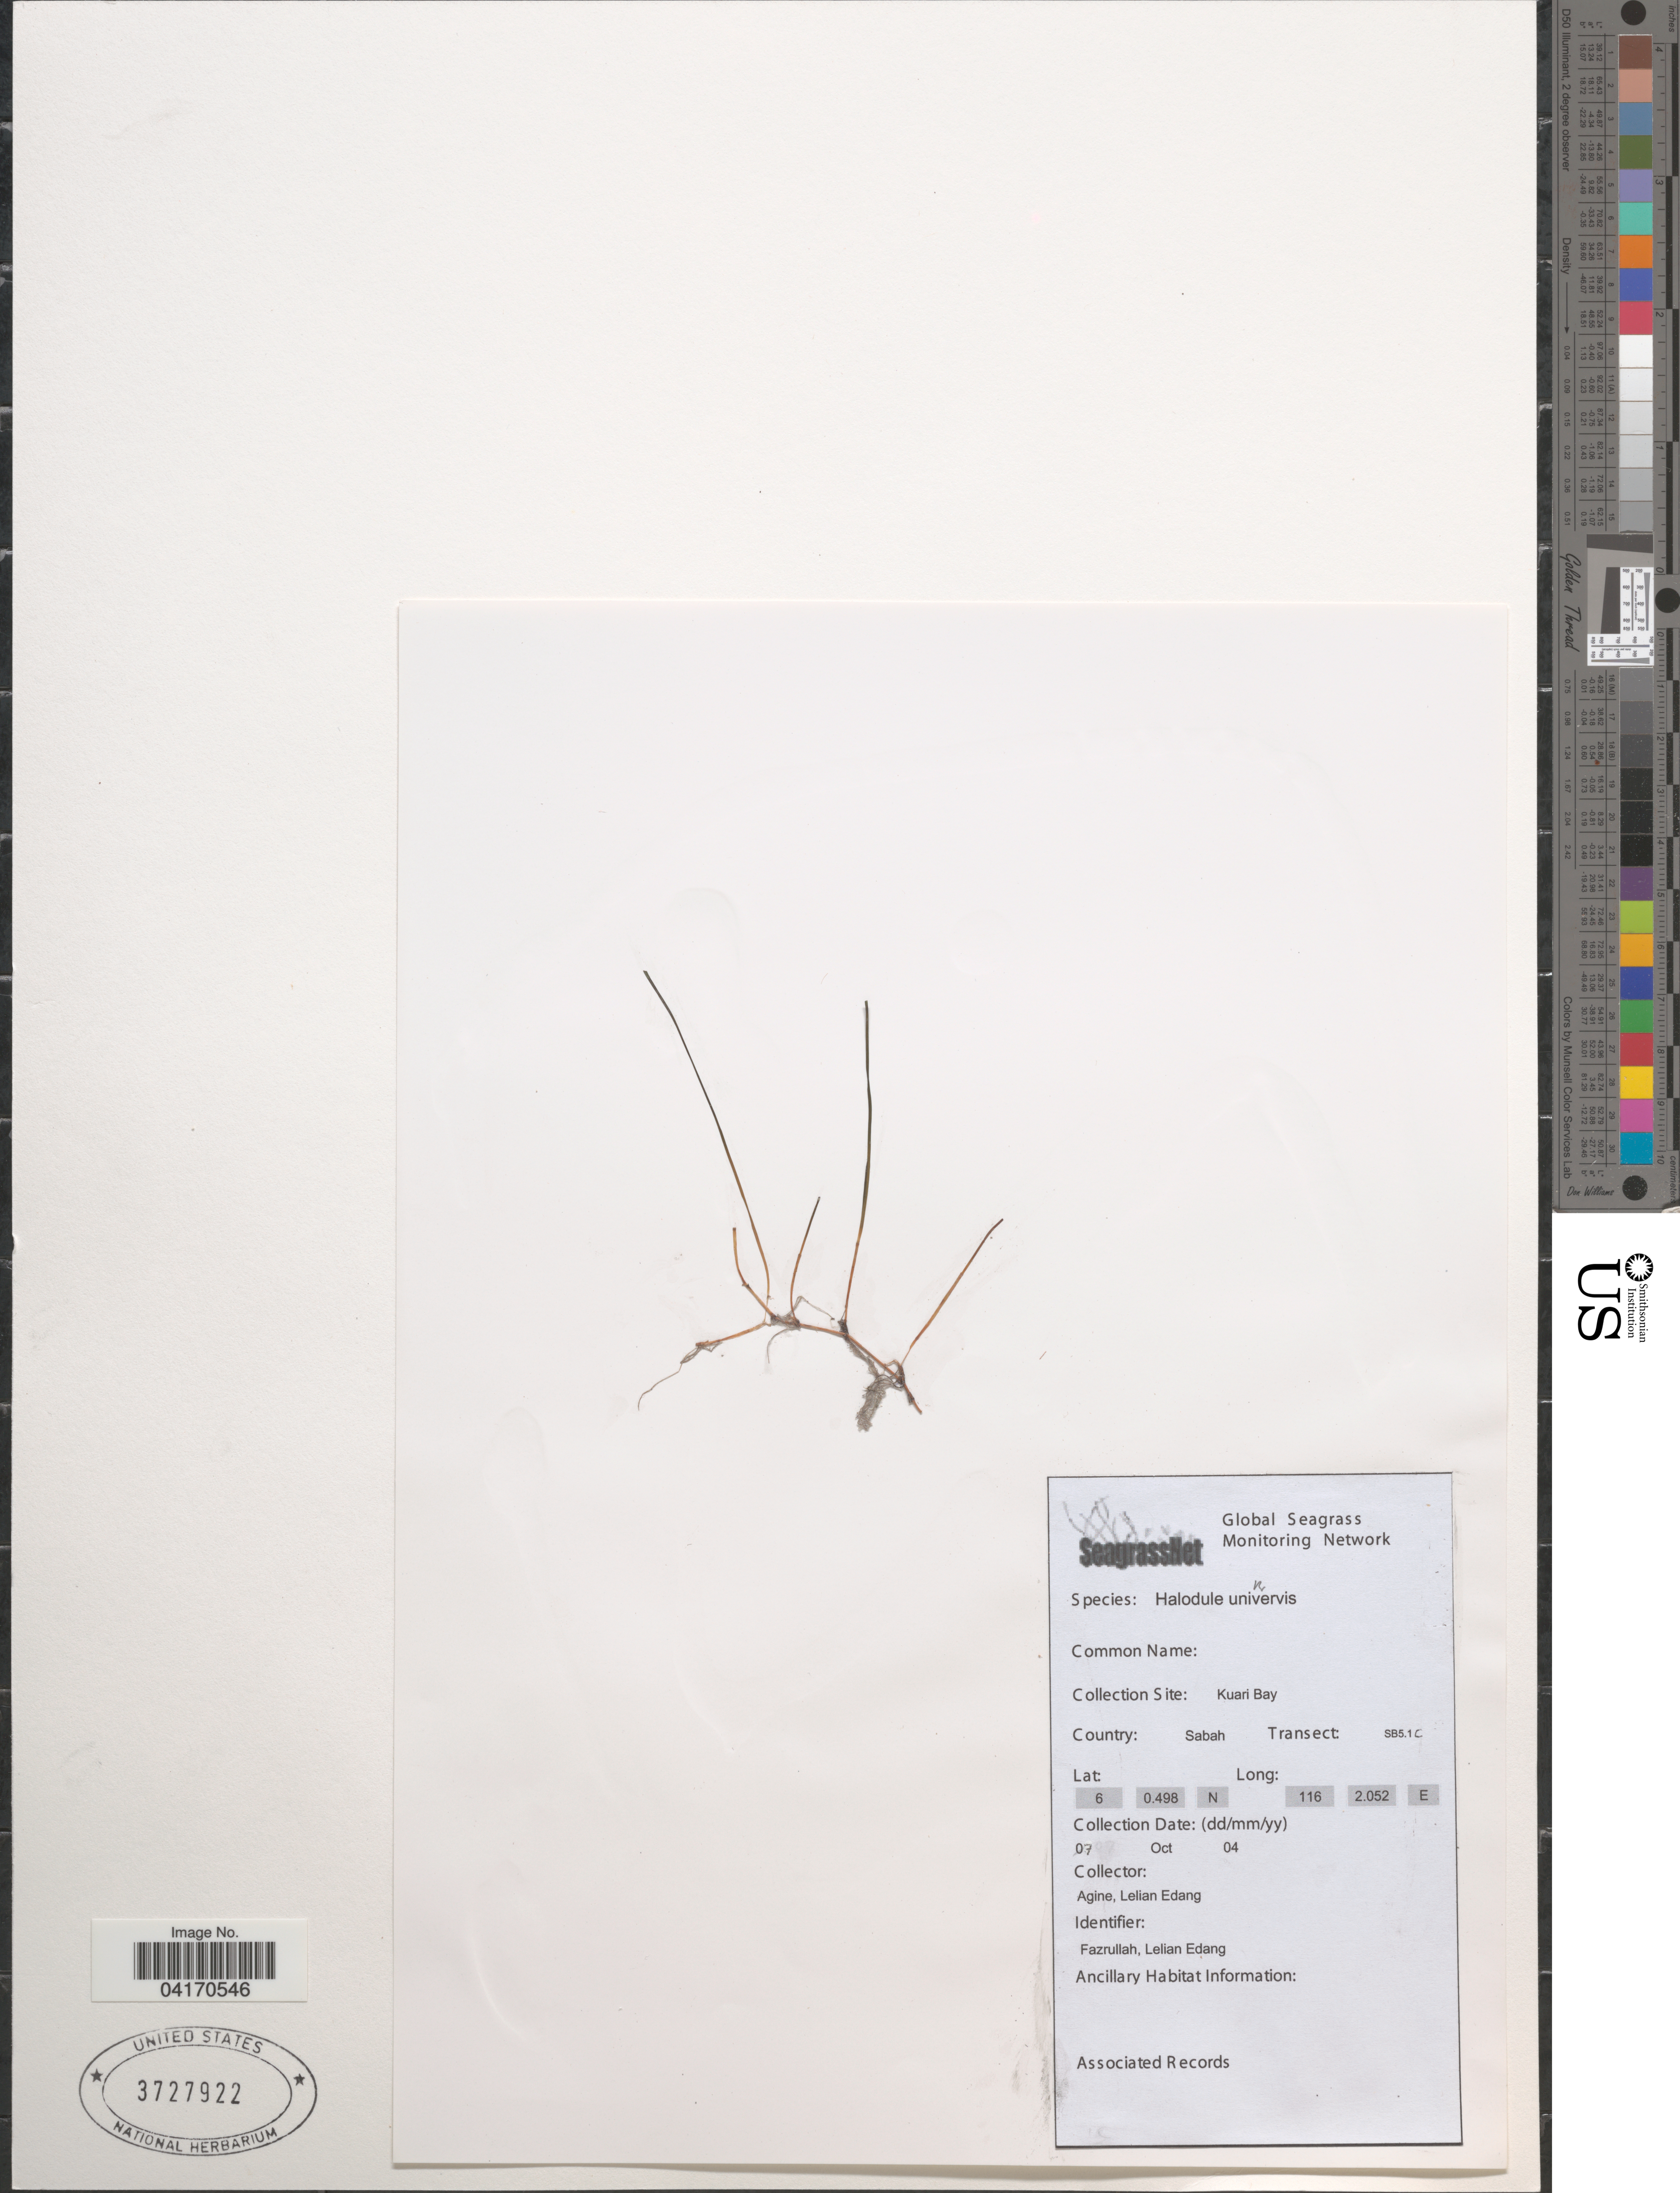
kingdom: Plantae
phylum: Tracheophyta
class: Liliopsida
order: Alismatales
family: Cymodoceaceae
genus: Halodule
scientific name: Halodule uninervis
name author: (Forssk.) Asch.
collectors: Agine & L. Edang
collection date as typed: Transcribed d/m/y: 7/10/4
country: Malaysia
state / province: Sabah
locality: Collection Site: Kuari Bay. Country: Sabah. Transect: SB5.1C.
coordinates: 6 0.498, 116 2.052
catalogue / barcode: US 3727922